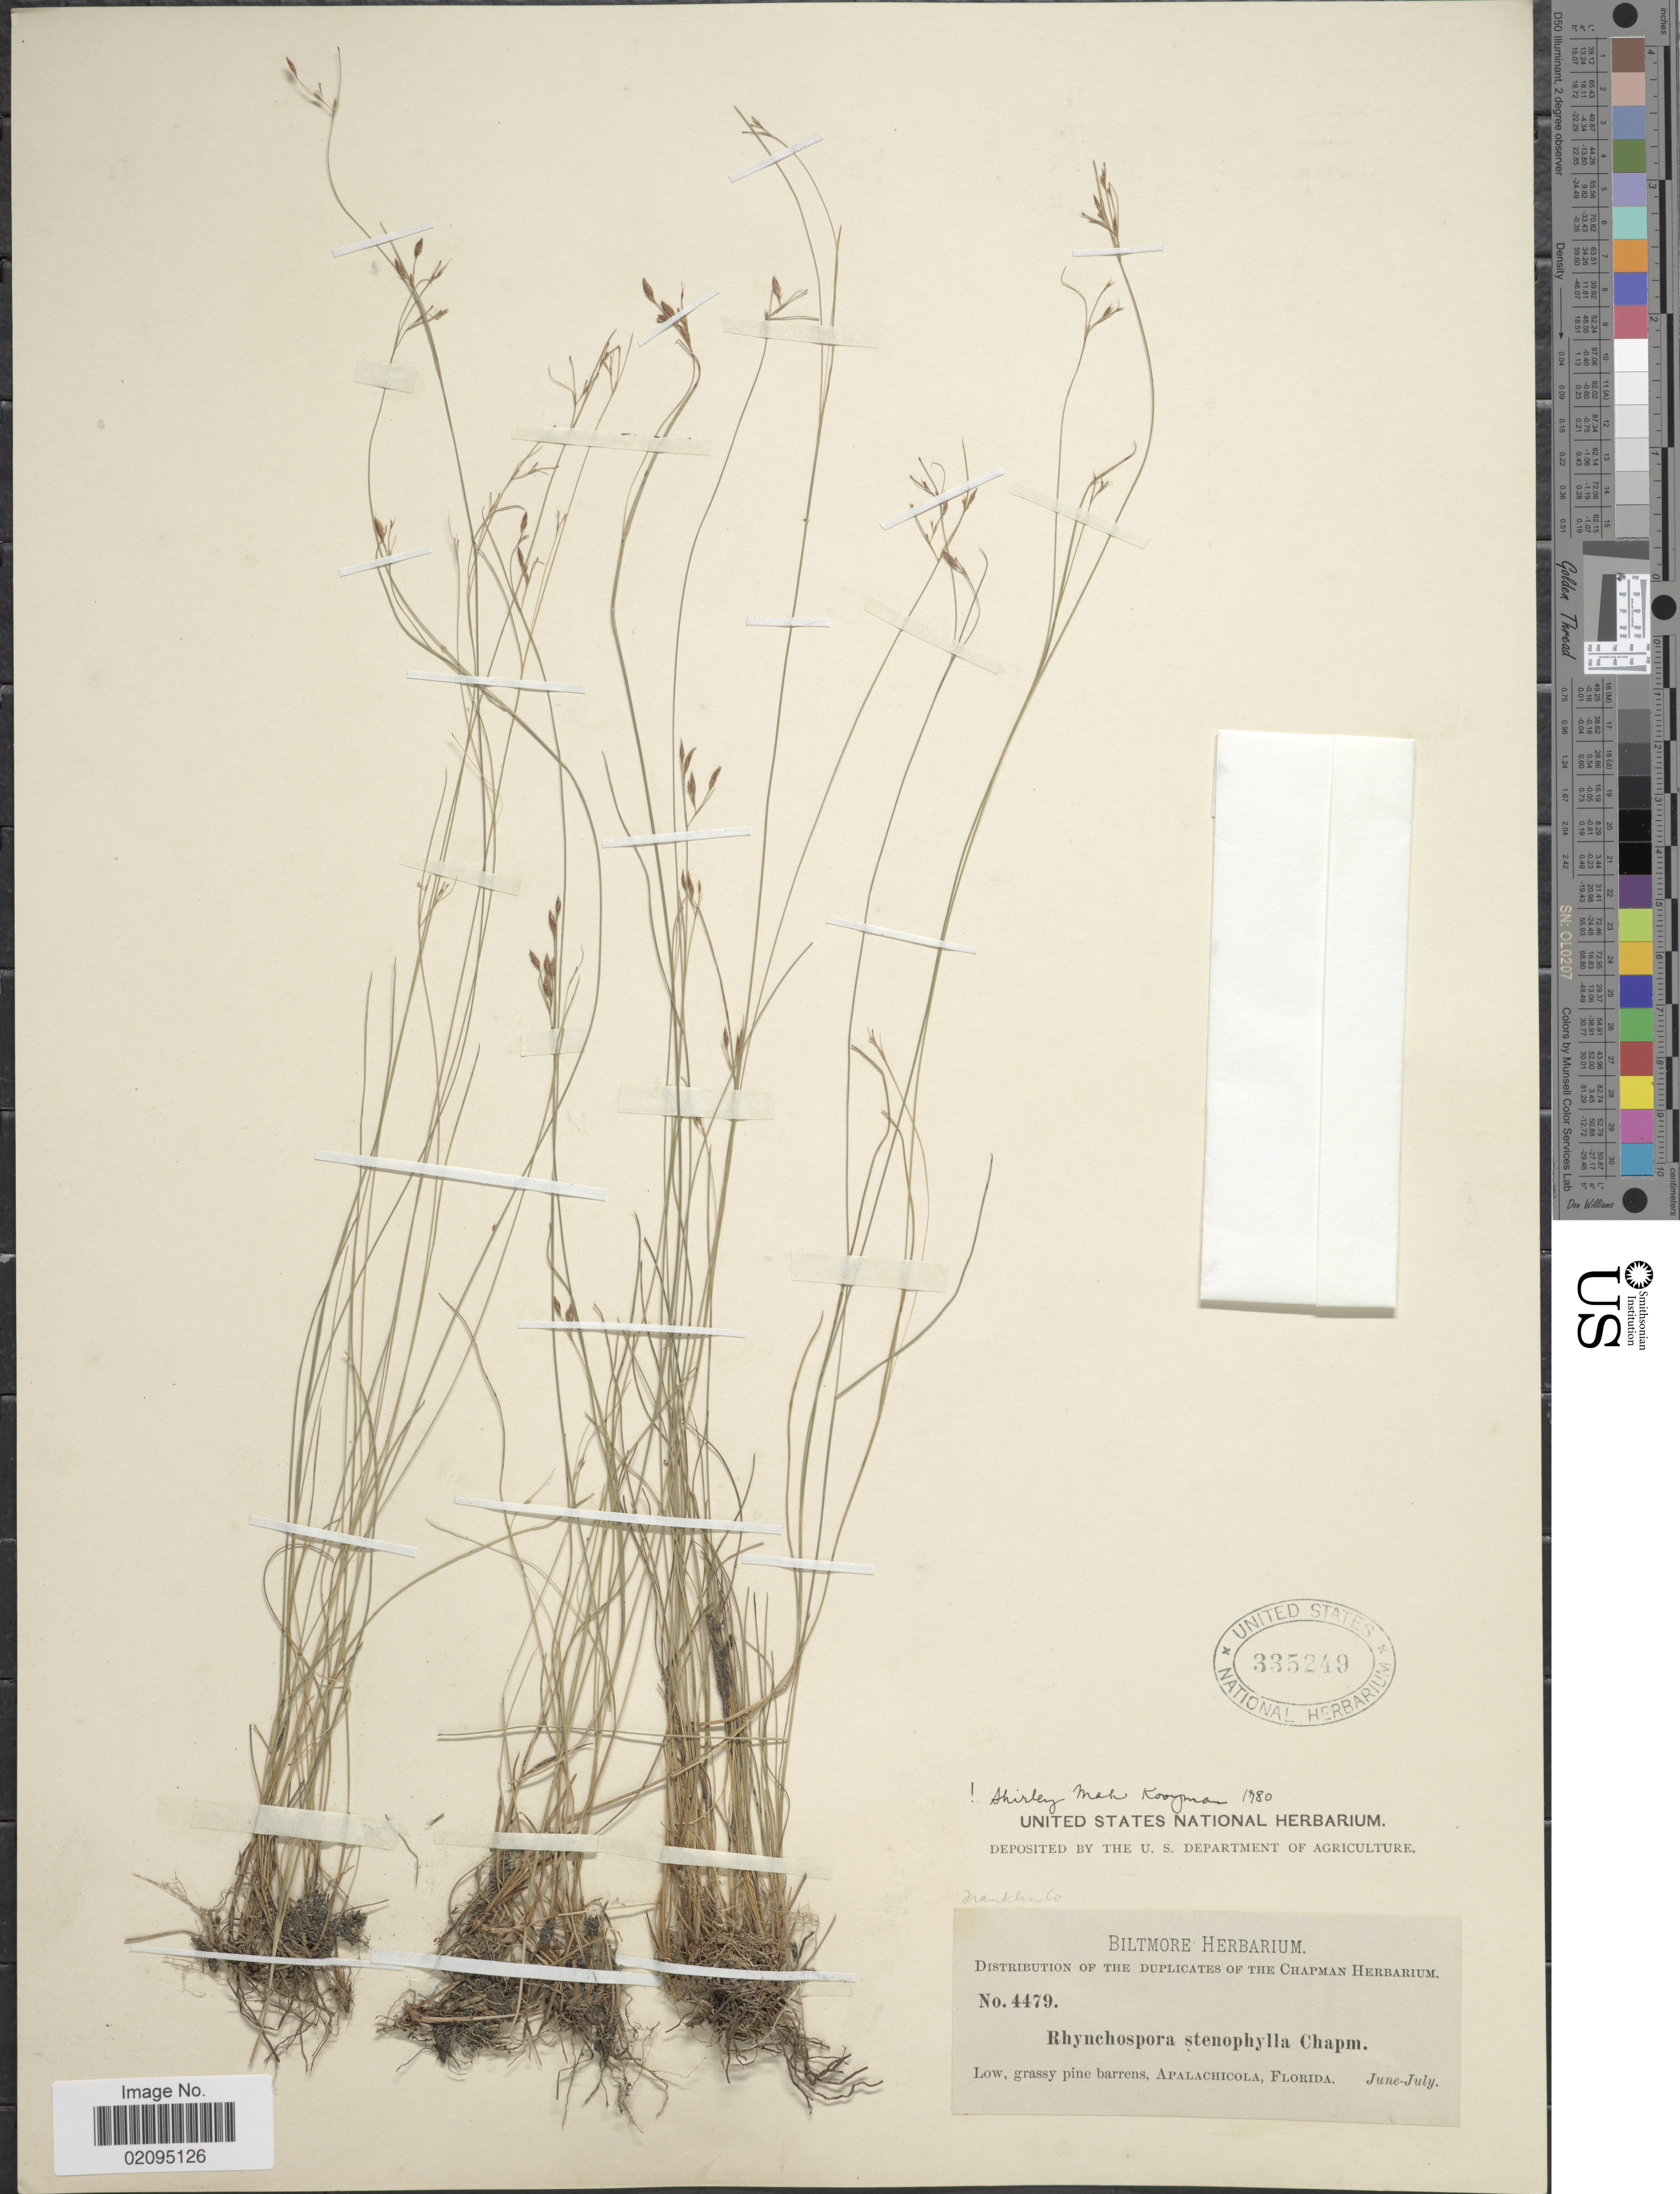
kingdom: Plantae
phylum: Tracheophyta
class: Liliopsida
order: Poales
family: Cyperaceae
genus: Rhynchospora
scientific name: Rhynchospora stenophylla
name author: Chapm.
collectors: ex herb. Biltmore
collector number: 4479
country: United States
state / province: Florida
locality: Apalachicola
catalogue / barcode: US 335249